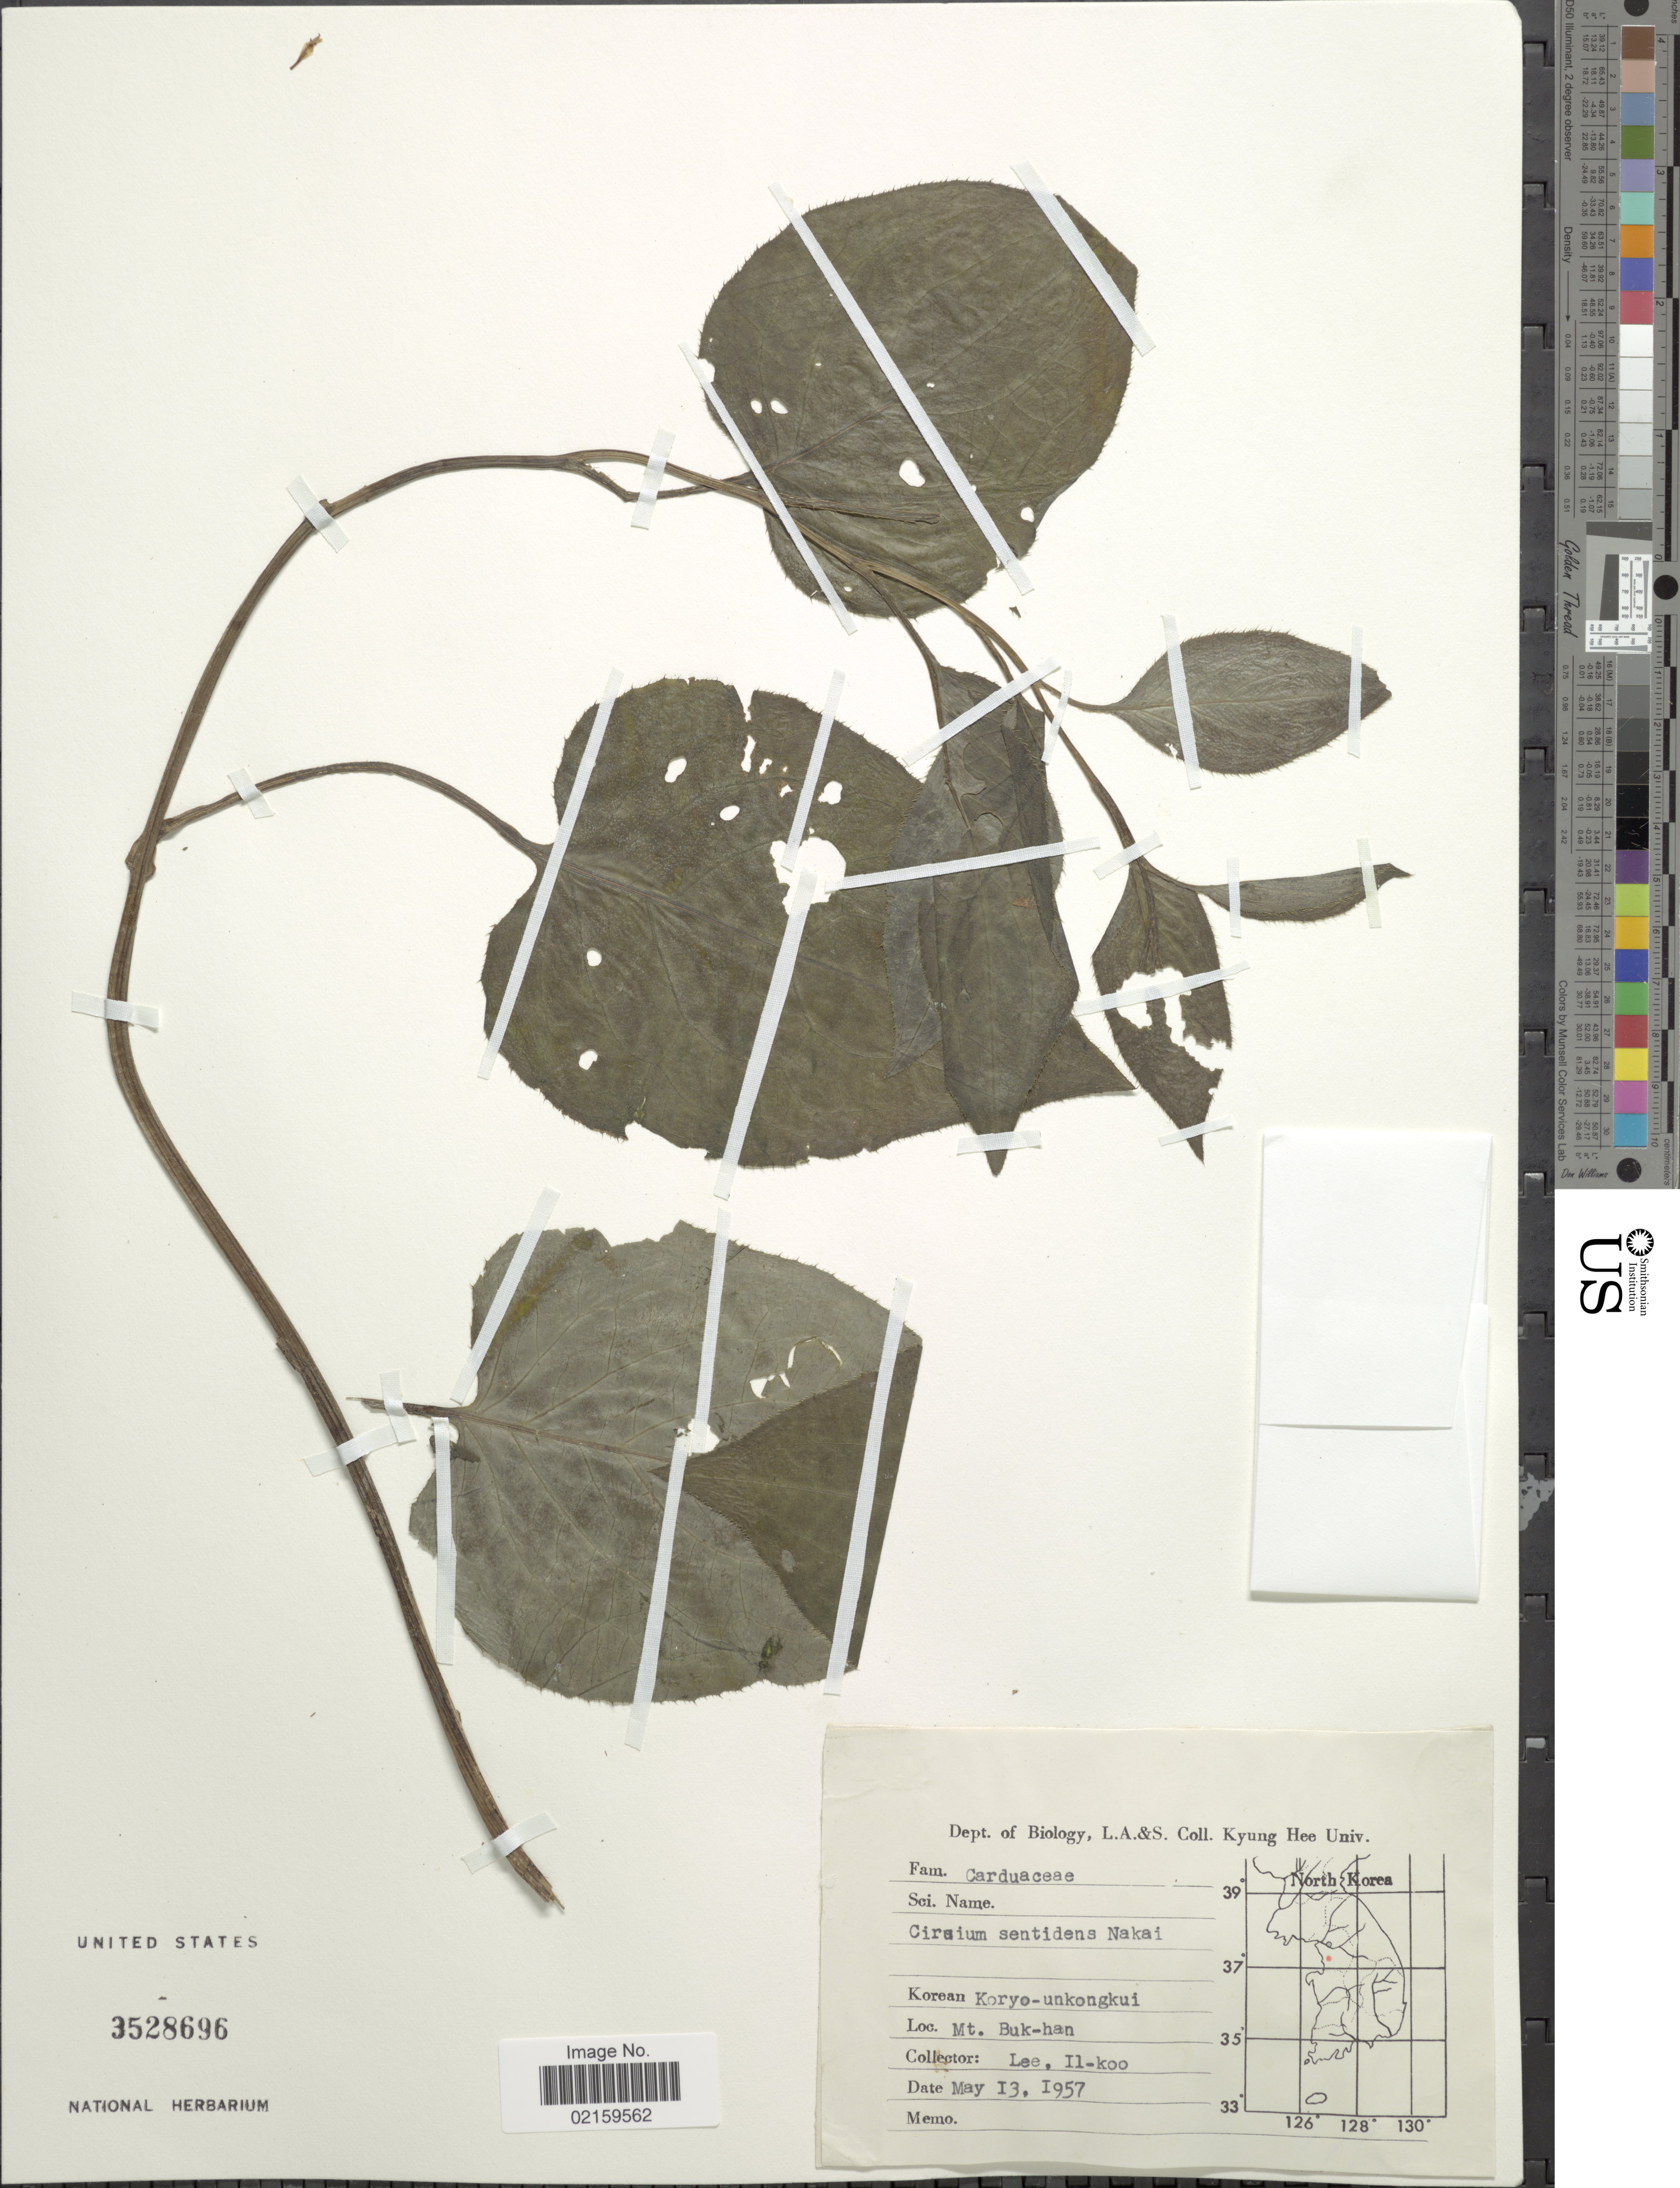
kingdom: Plantae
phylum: Tracheophyta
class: Magnoliopsida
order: Asterales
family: Asteraceae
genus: Cirsium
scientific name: Cirsium sentidens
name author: Nakai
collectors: Il-Ko Lee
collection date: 1957-05-13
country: South Korea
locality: Mt. Buk-han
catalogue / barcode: US 3528696